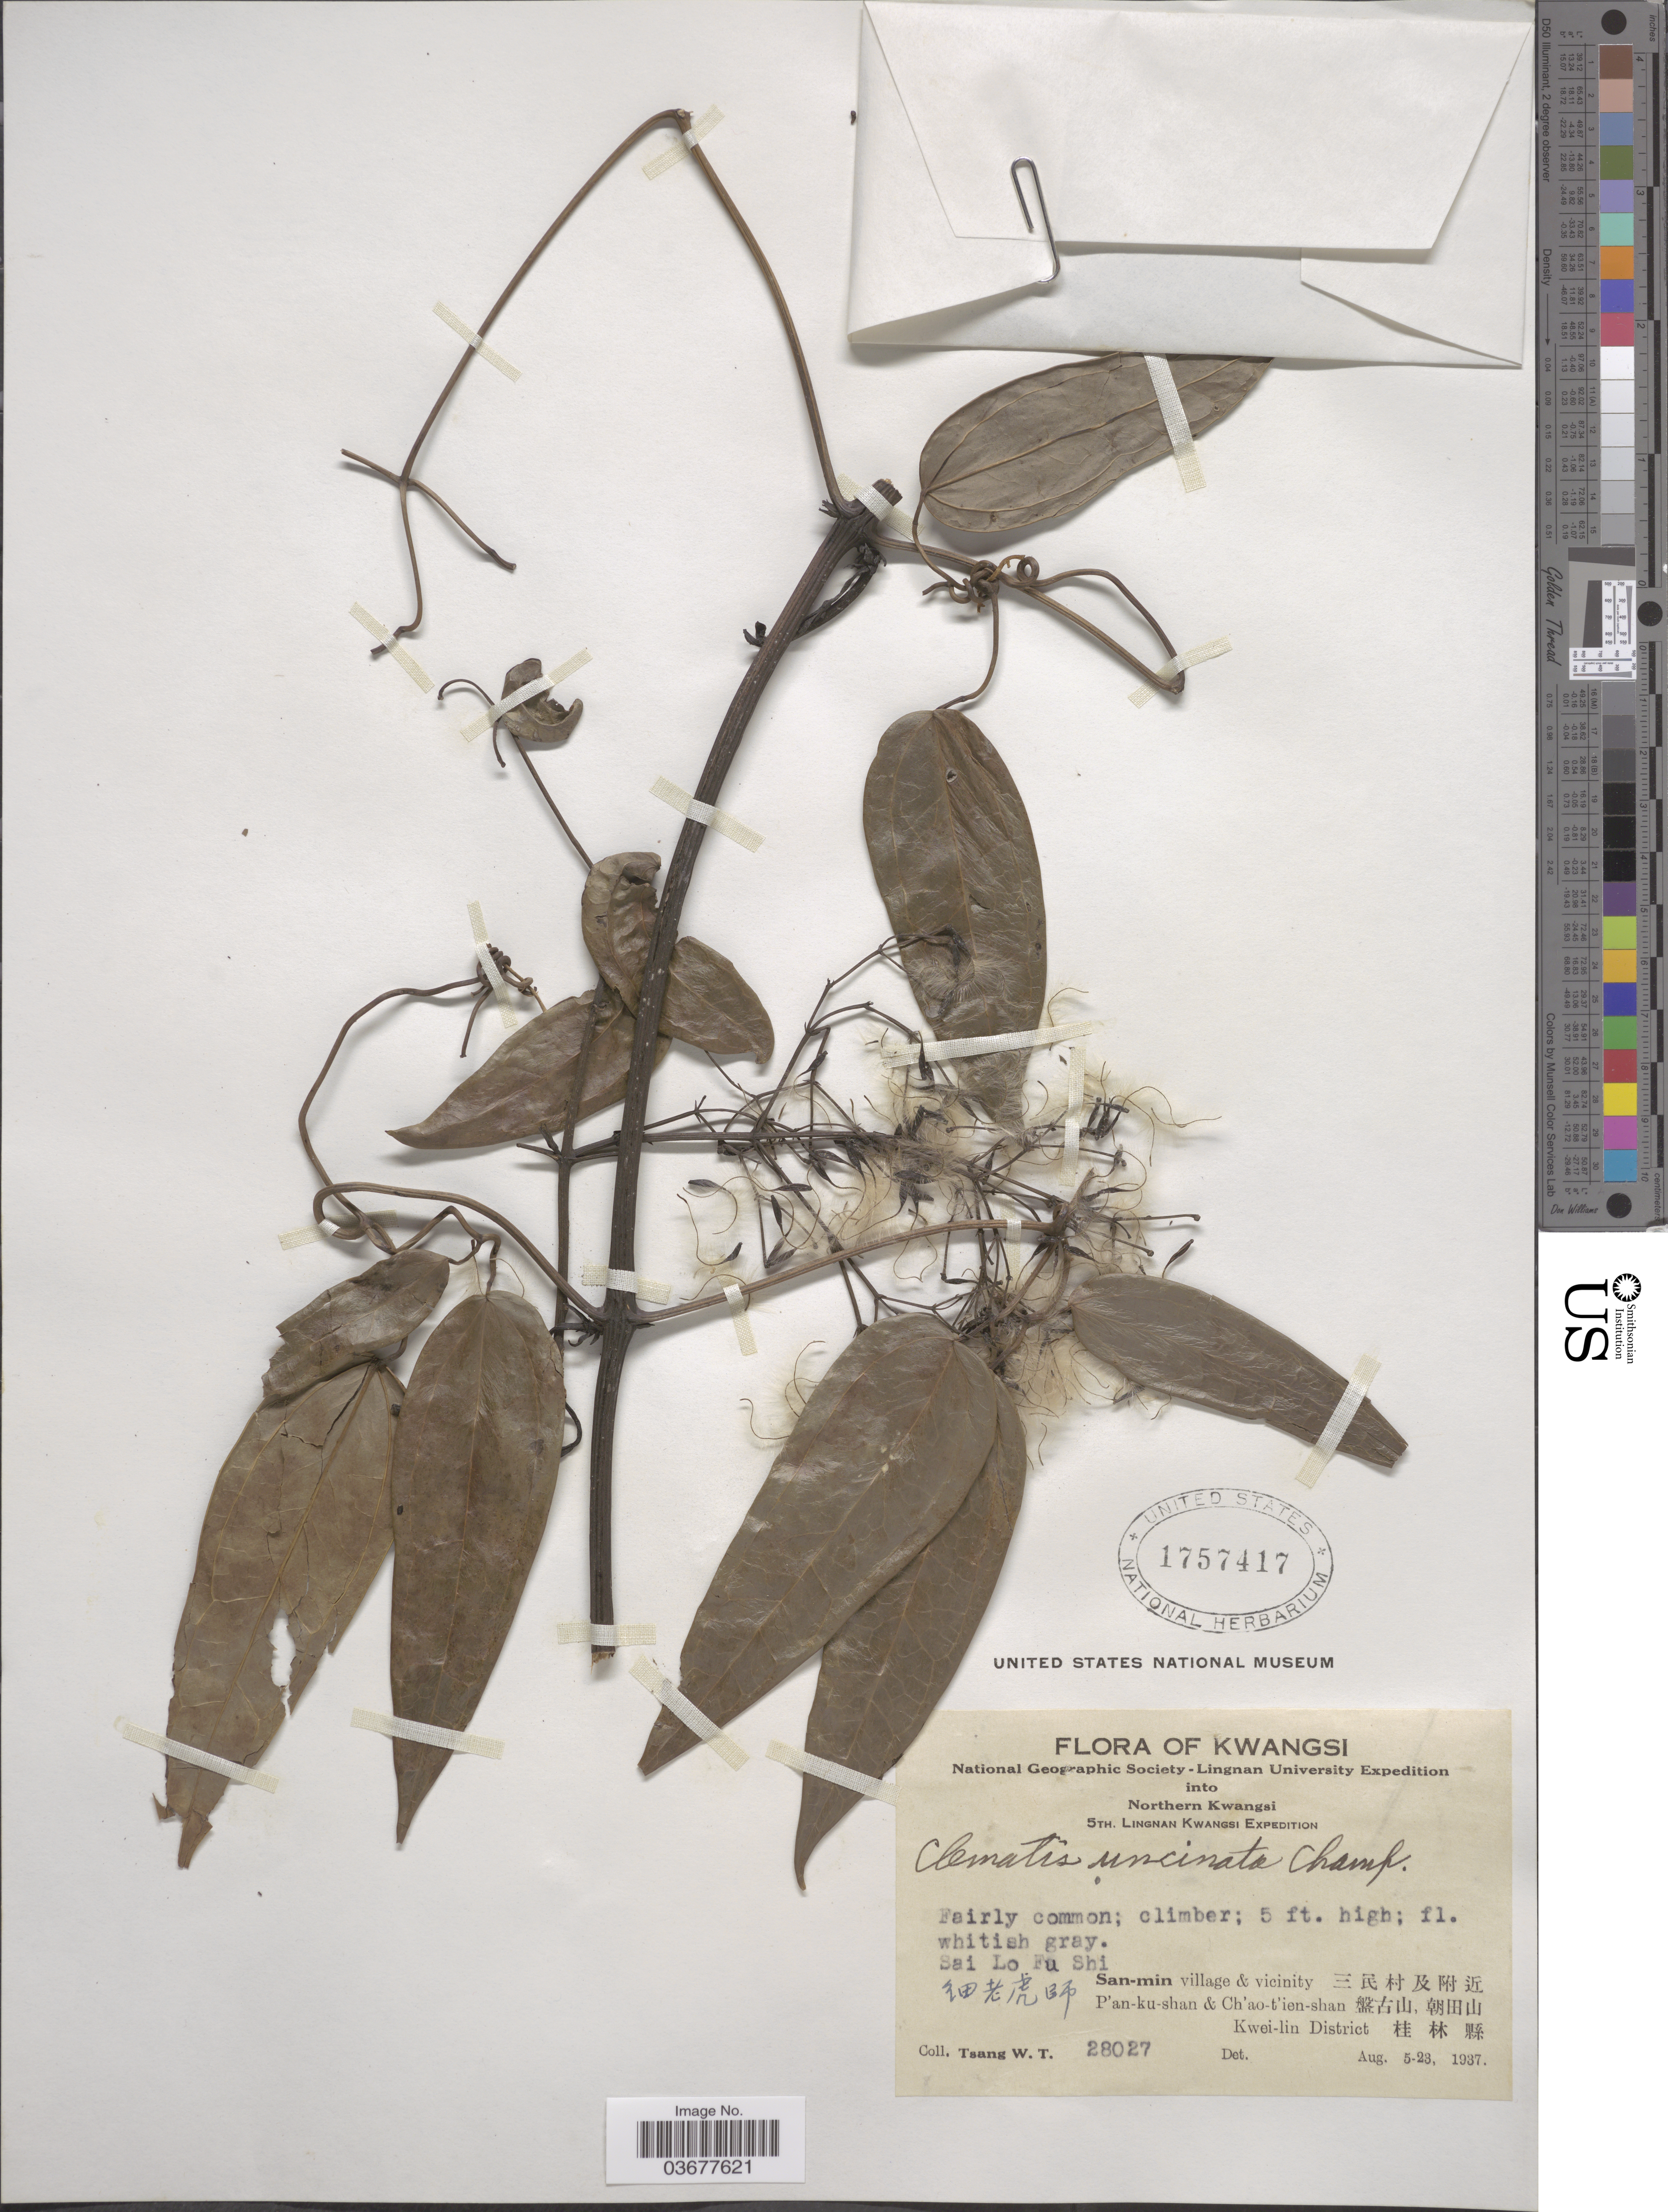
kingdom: Plantae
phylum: Tracheophyta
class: Magnoliopsida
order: Ranunculales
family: Ranunculaceae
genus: Clematis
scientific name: Clematis uncinata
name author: Champ. ex Benth.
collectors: W. T. Tsang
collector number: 28027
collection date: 1937-08-05/1937-08-23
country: China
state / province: Guangxi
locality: Sai Lo Fu Shi San-min village & vicinity P'an-ku-shan & Ch'ao-t'ien-shan Kwei-lin District .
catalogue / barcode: US 1757417